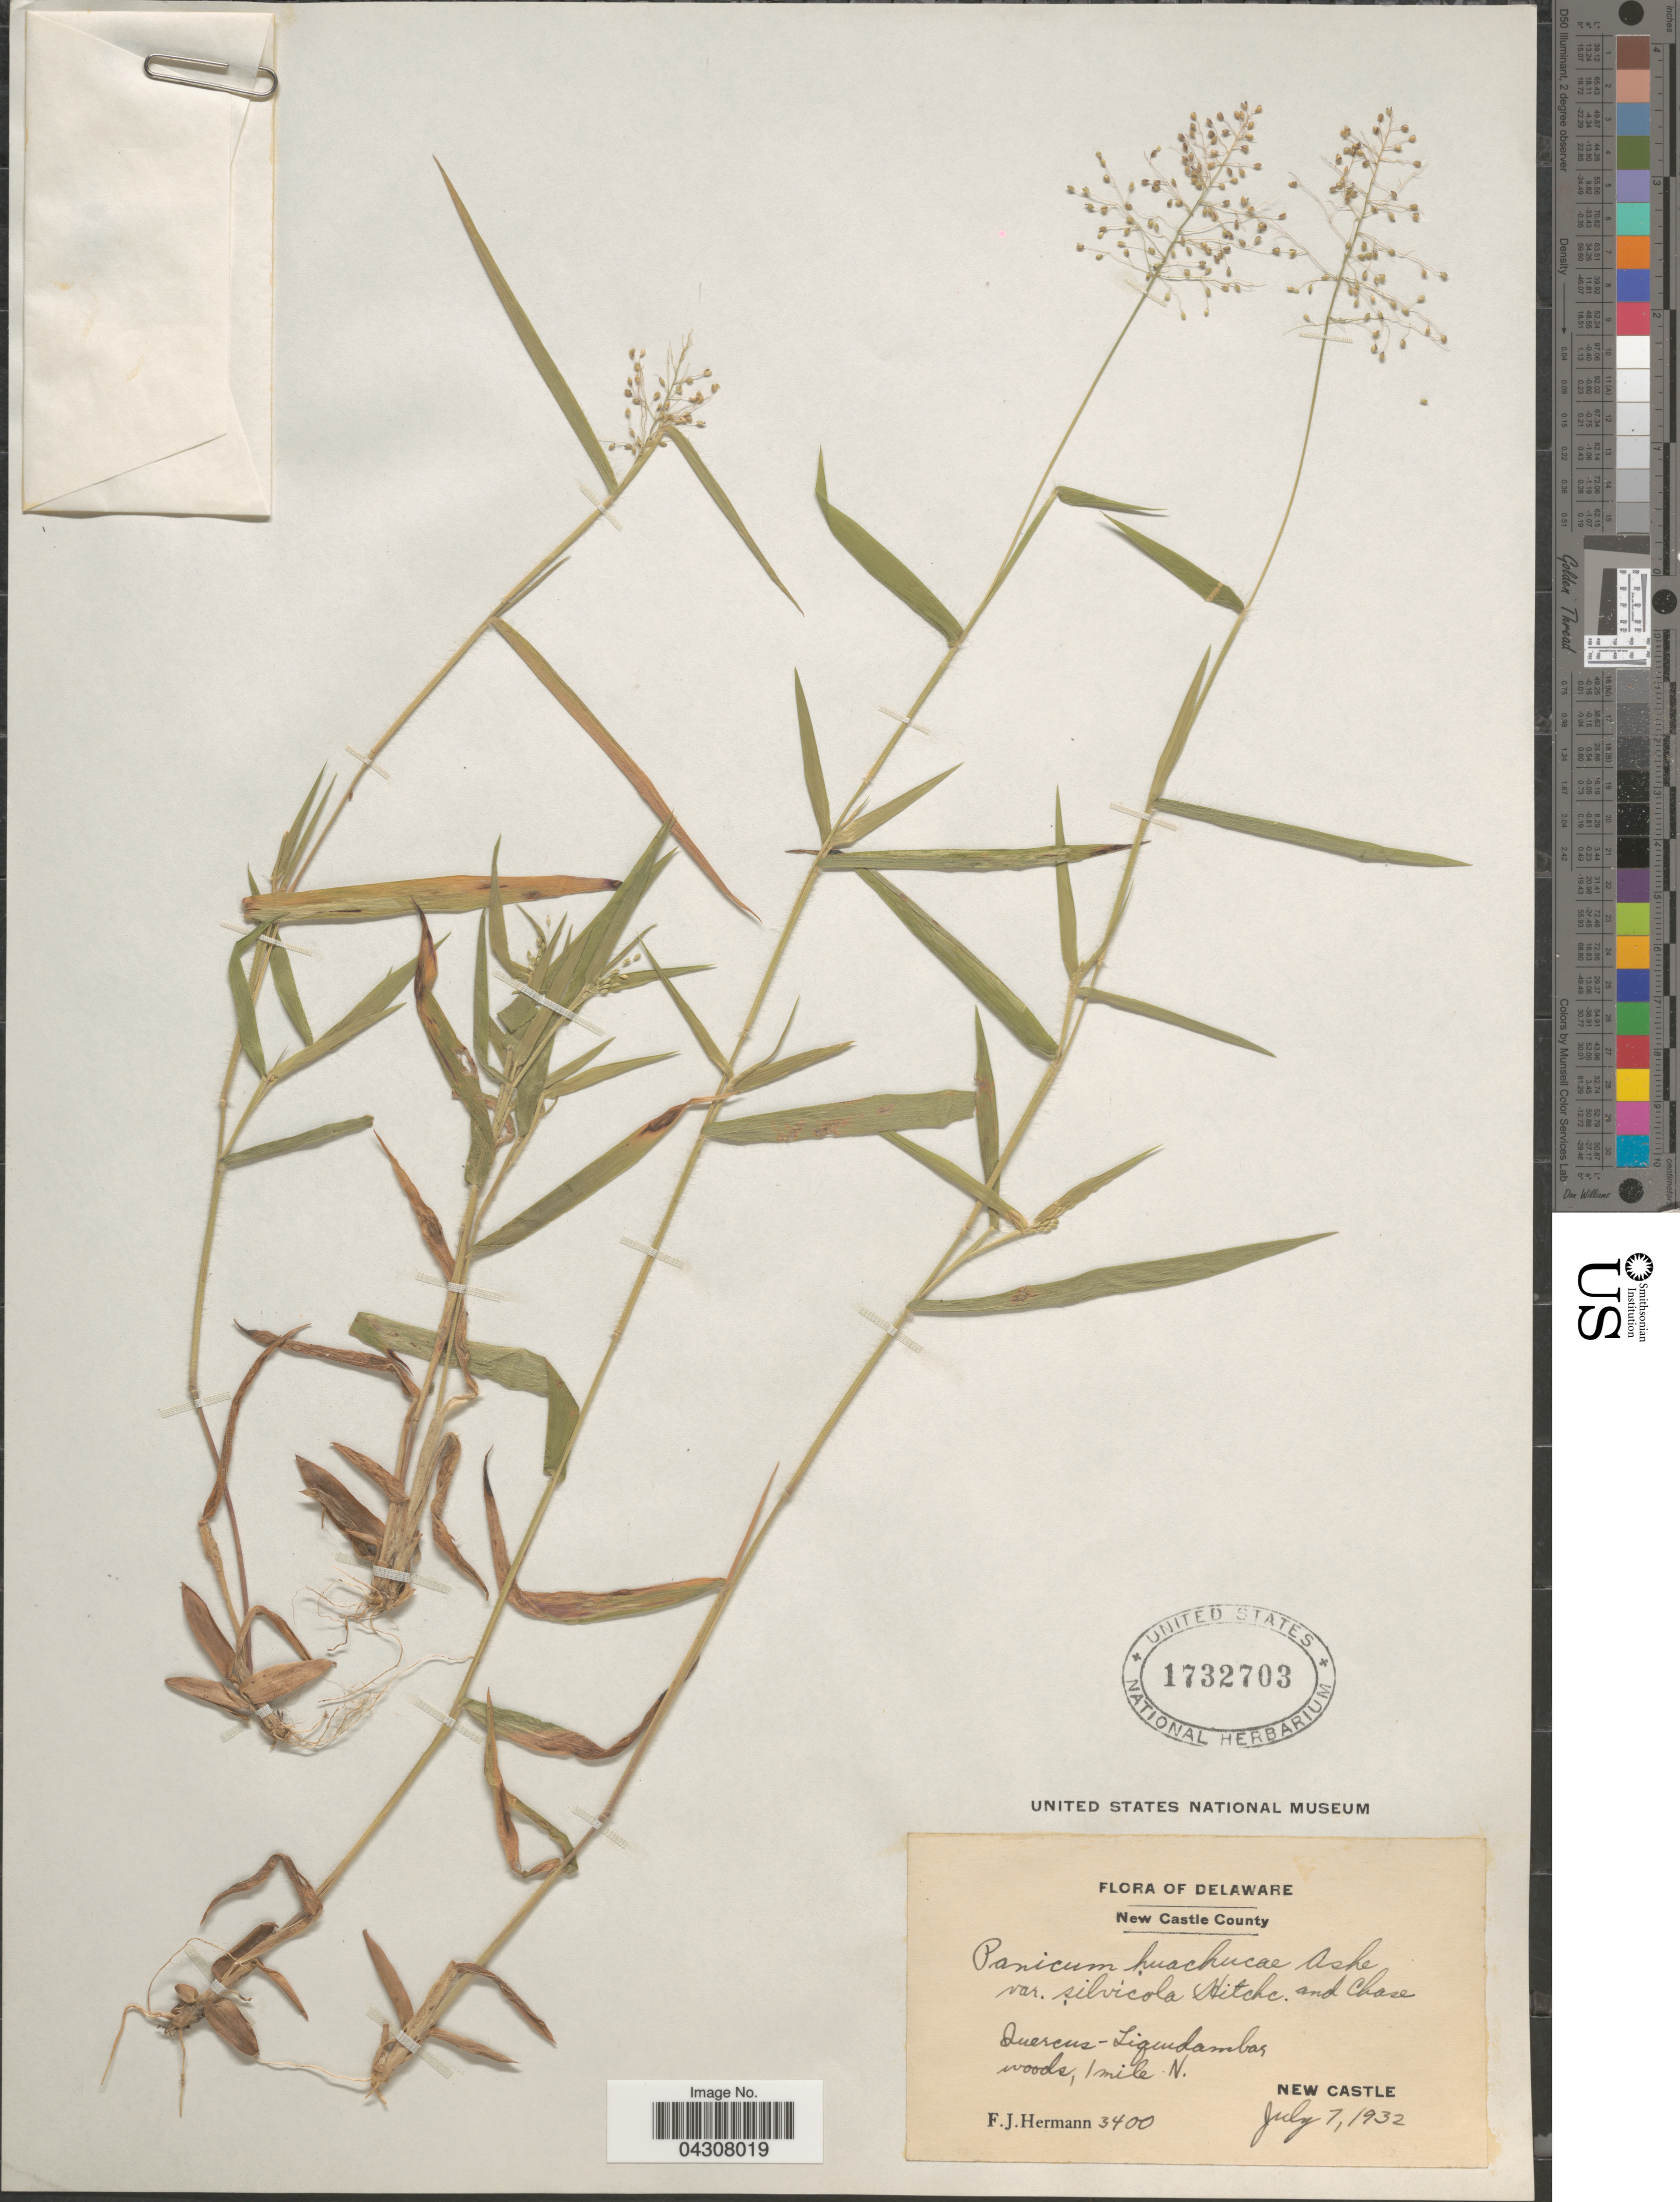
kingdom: Plantae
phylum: Tracheophyta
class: Liliopsida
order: Poales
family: Poaceae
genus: Dichanthelium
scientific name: Dichanthelium acuminatum var. acuminatum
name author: (Sw.) Gould & C.A. Clark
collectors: F. J. Hermann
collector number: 3400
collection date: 1932-07-07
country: United States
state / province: Delaware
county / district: New Castle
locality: New Castle County. 1 mile N. New Castle.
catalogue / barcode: US 1732703